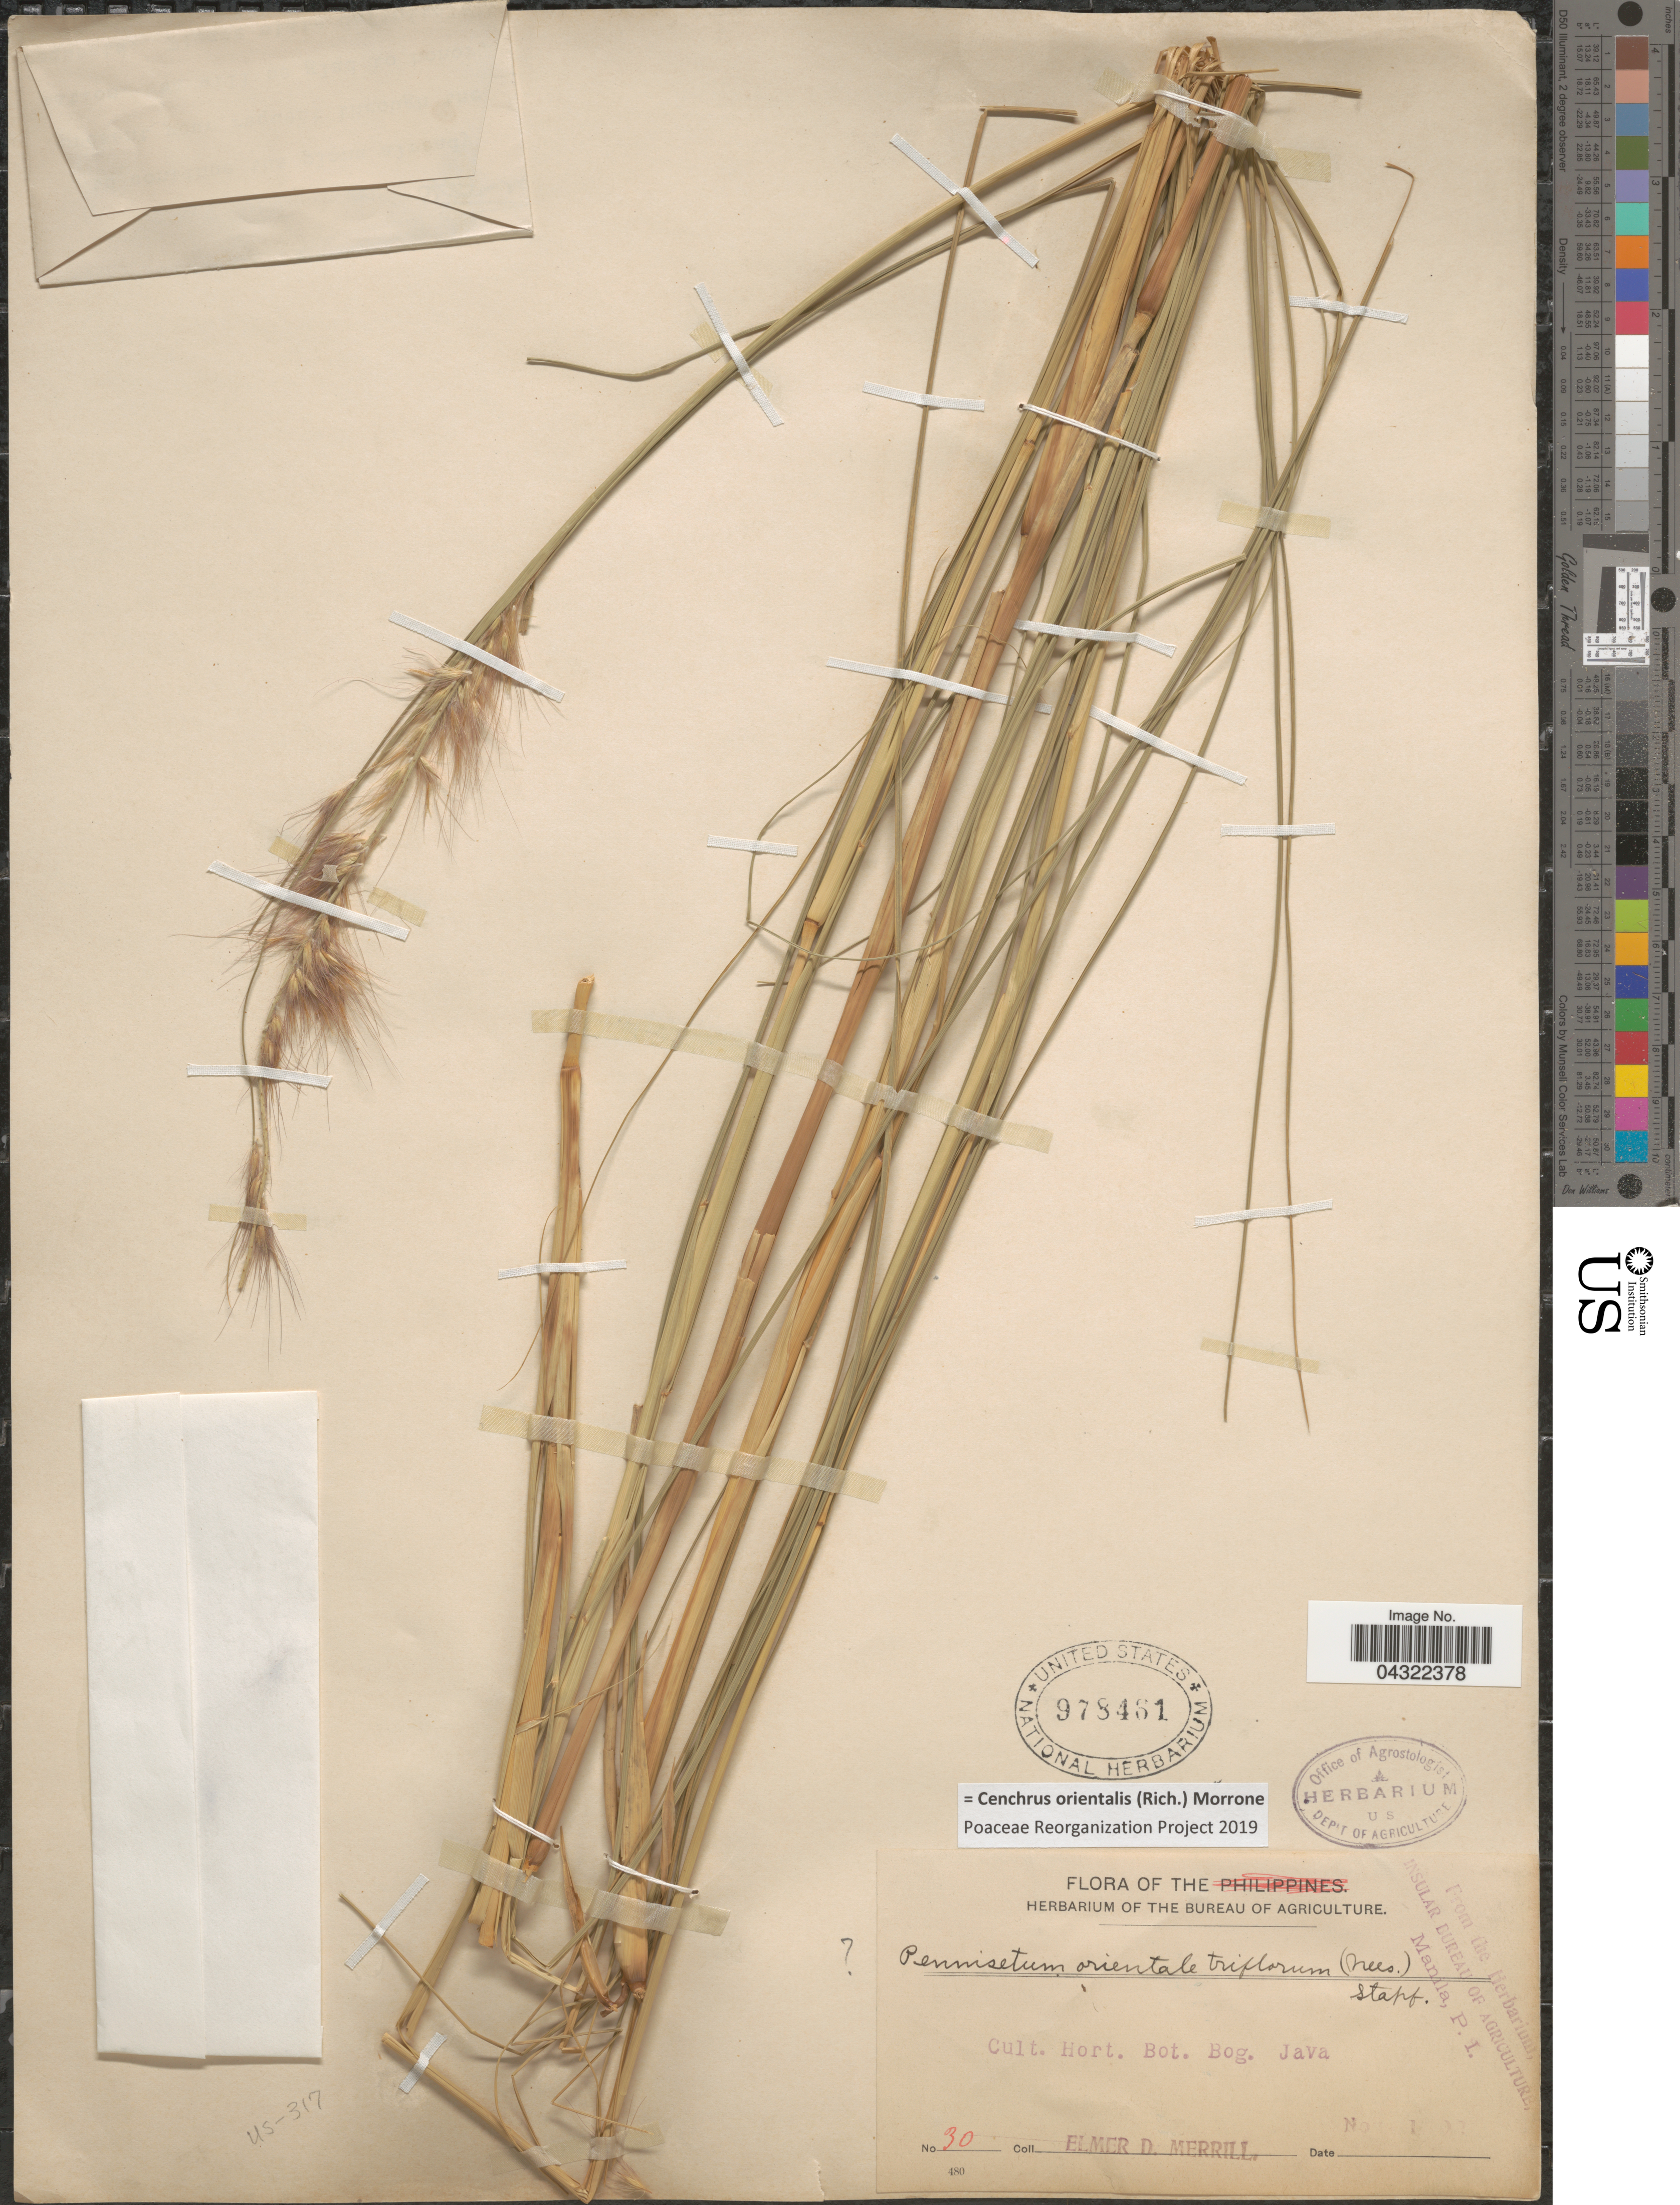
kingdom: Plantae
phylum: Tracheophyta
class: Liliopsida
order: Poales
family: Poaceae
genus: Cenchrus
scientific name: Cenchrus orientalis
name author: (Rich.) Morrone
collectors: E. D. Merrill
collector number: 30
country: Indonesia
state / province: Java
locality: Cult. Hort. Bot. Bog.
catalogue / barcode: US 978461